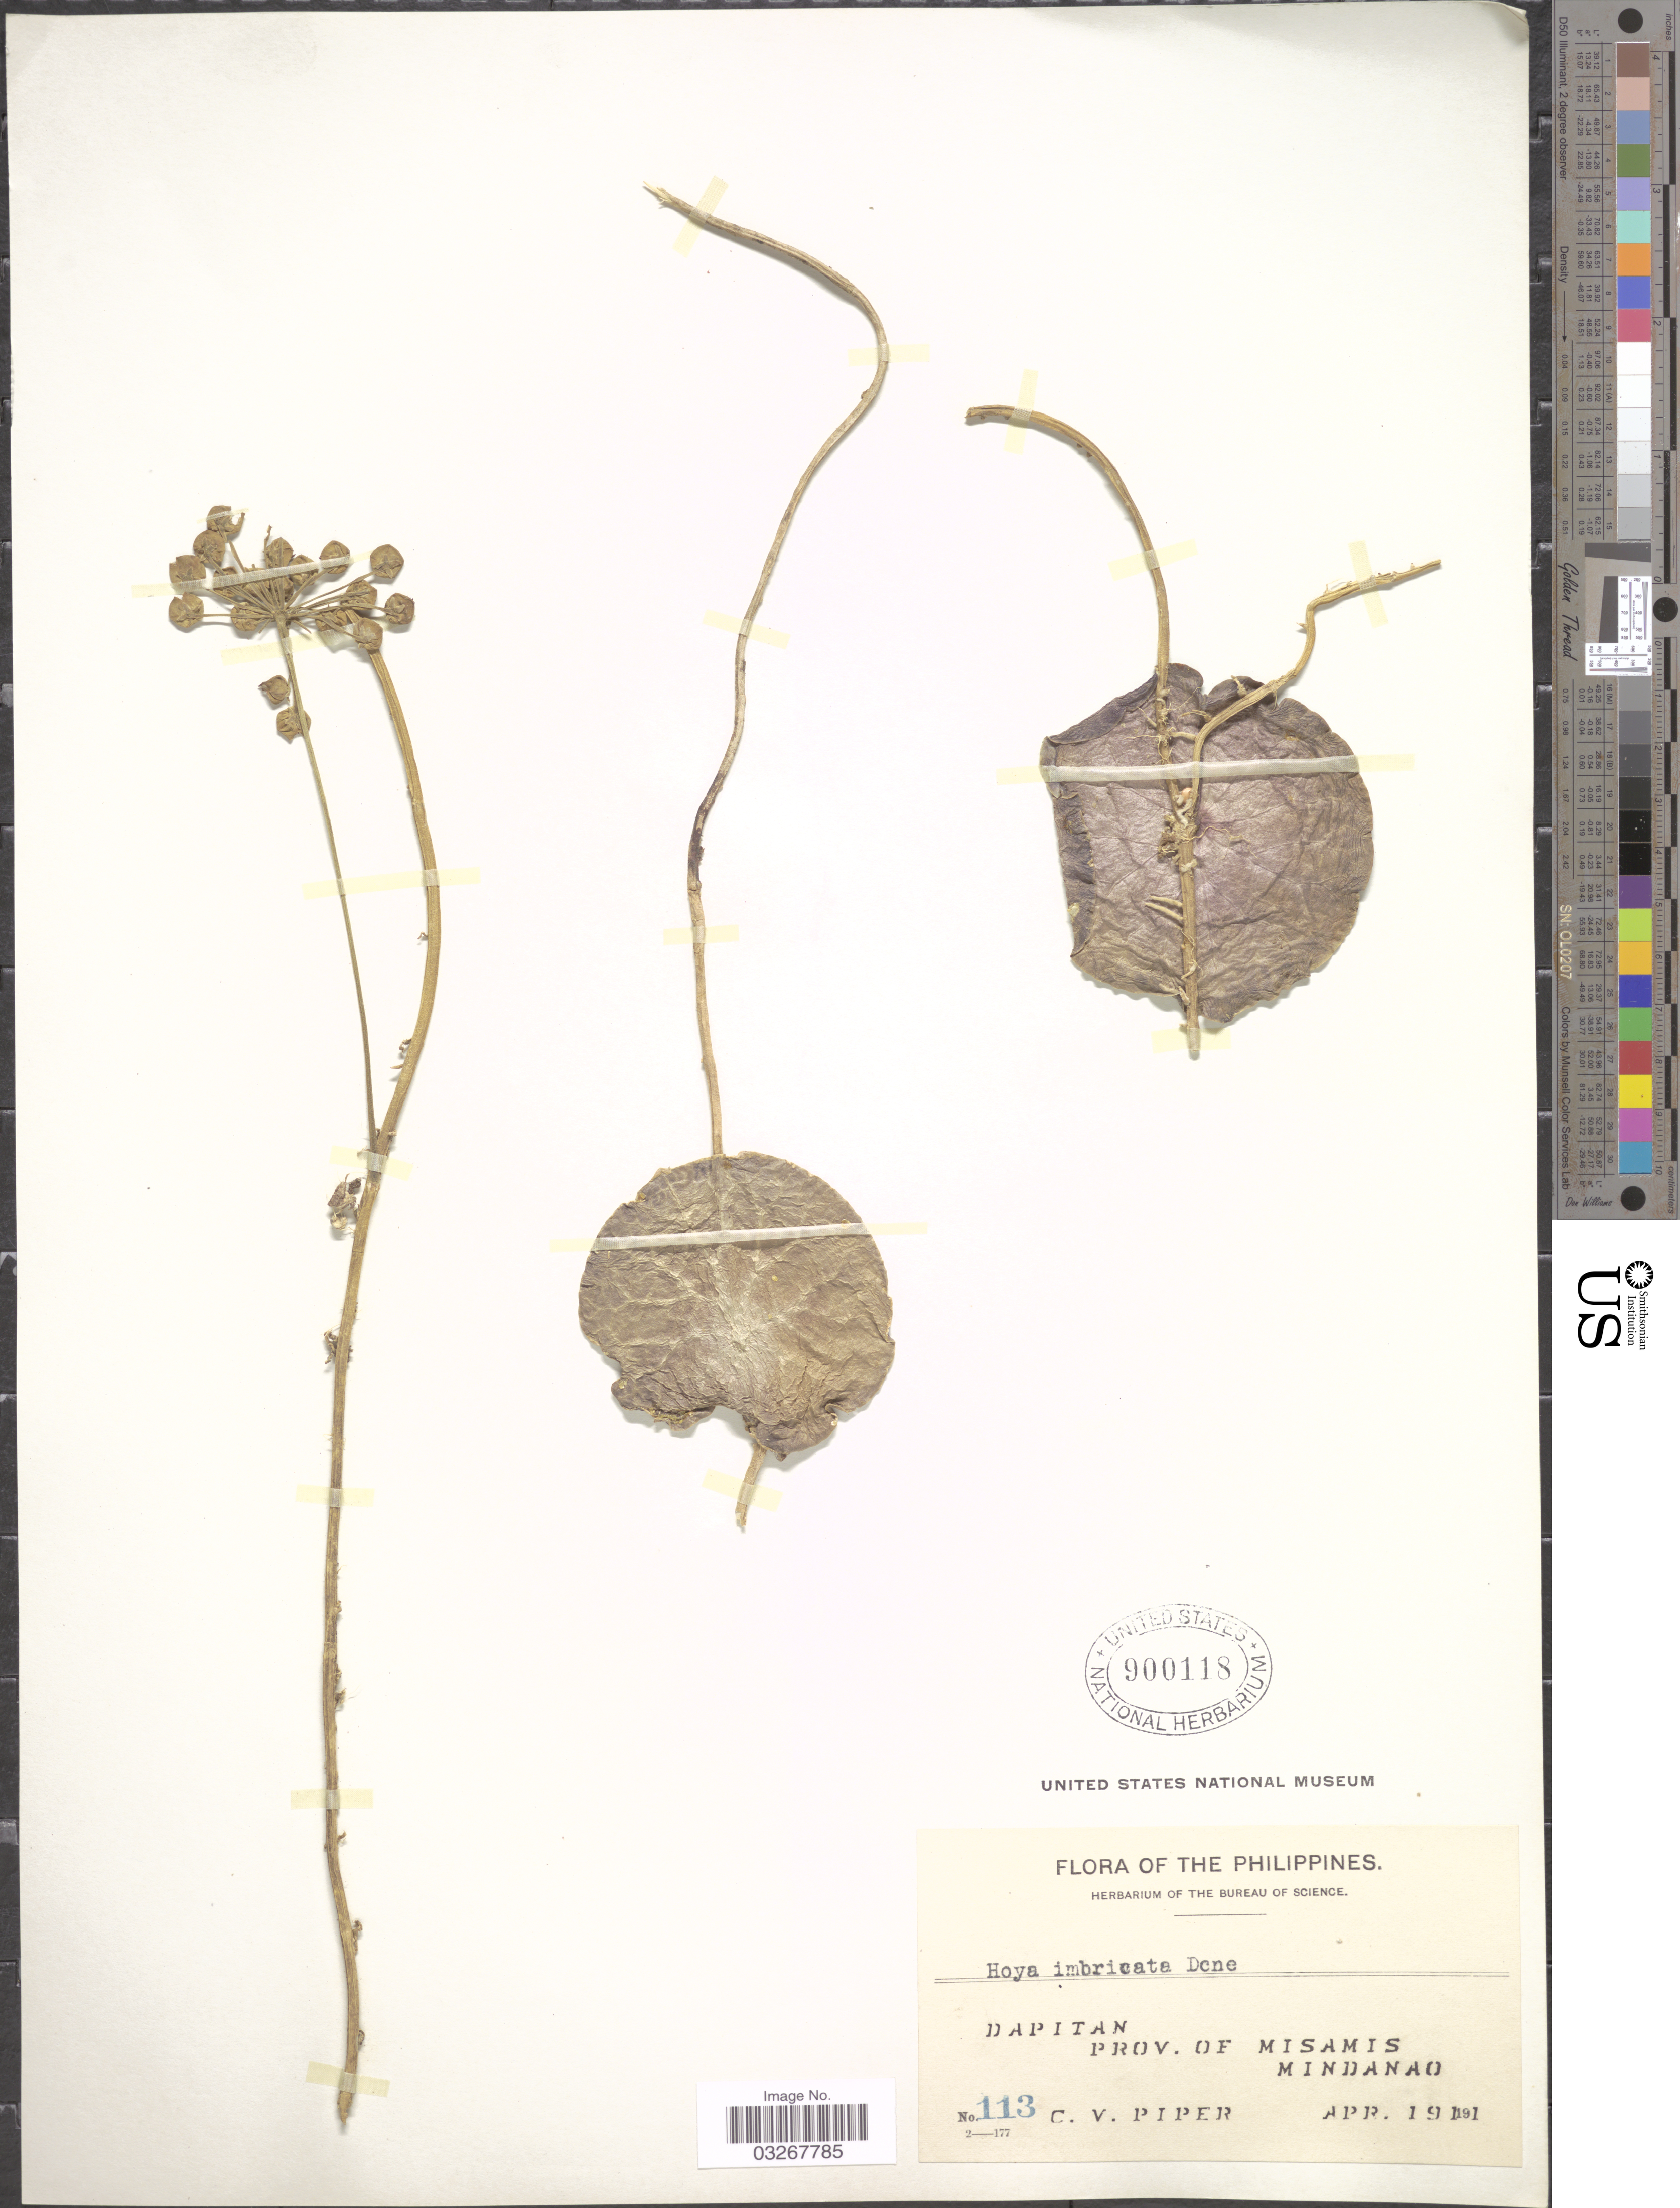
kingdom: Plantae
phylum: Tracheophyta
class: Magnoliopsida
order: Gentianales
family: Apocynaceae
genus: Hoya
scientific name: Hoya imbricata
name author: Decne.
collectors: C. V. Piper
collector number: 113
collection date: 1911-04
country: Philippines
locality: Dapitan. Prov. of Misamis. Mindanao.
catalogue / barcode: US 900118